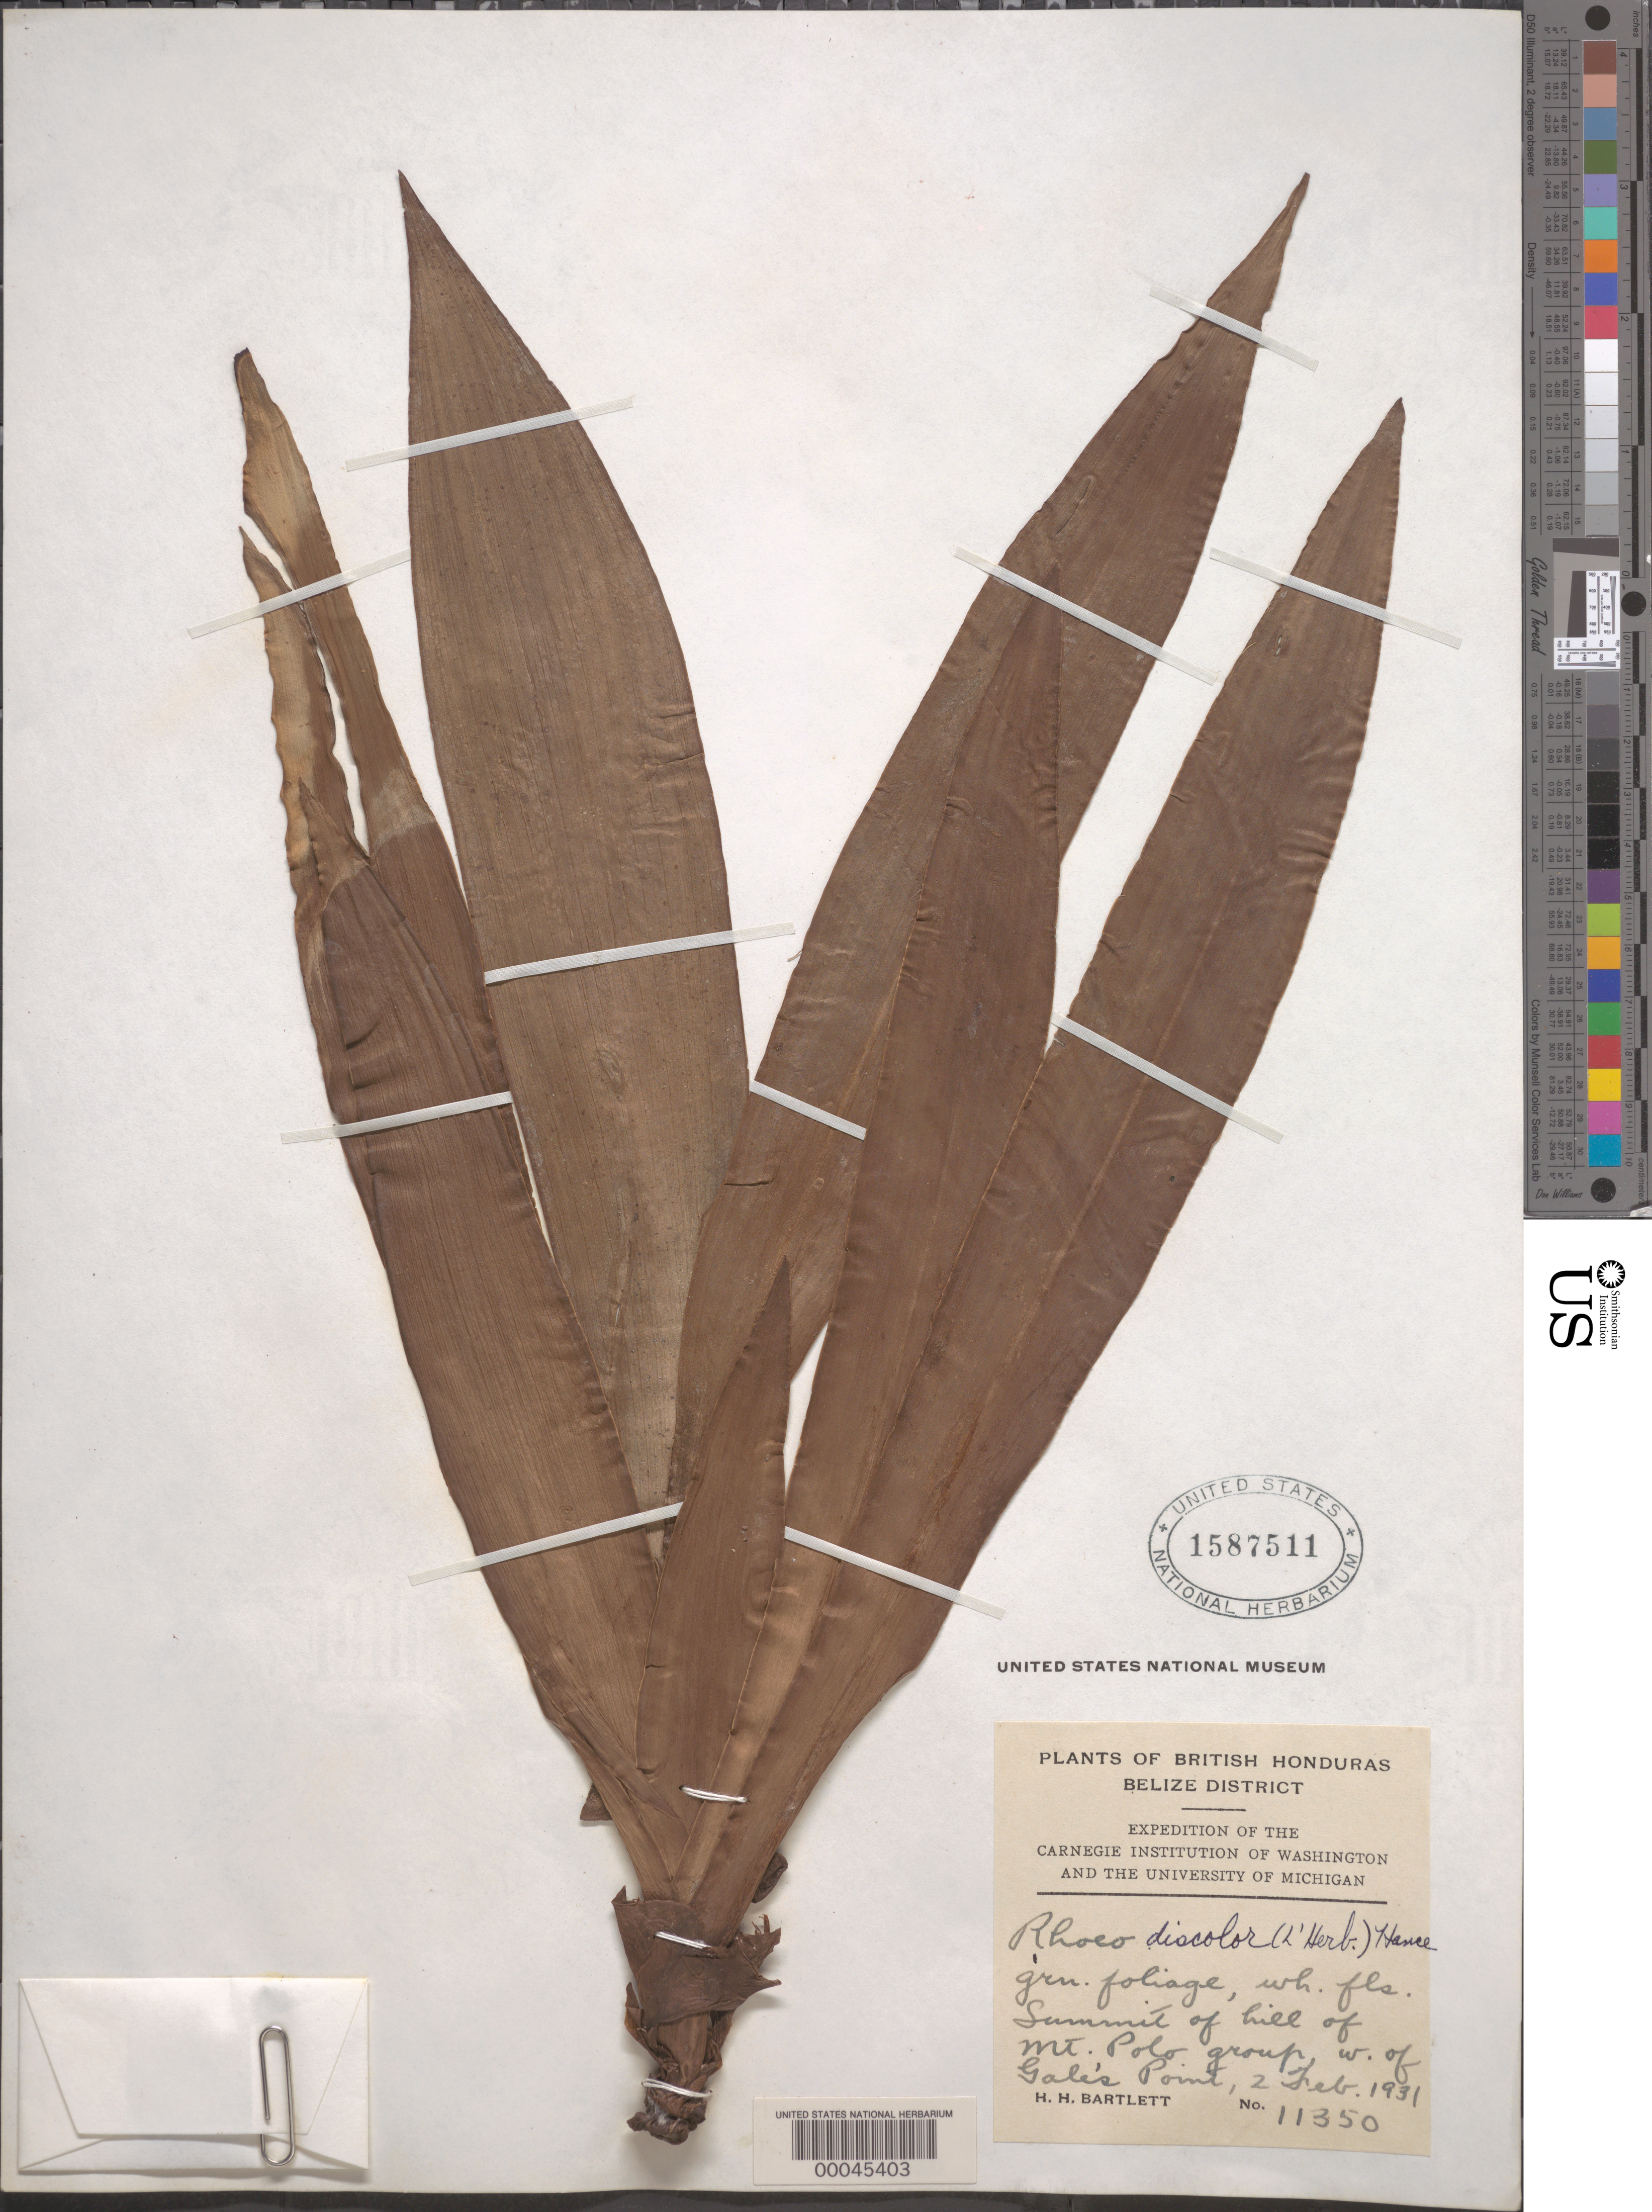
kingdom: Plantae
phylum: Tracheophyta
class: Liliopsida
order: Commelinales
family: Commelinaceae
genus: Tradescantia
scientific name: Tradescantia spathacea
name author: Sw.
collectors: H. H. Bartlett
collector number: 11350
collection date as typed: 02 Feb 1931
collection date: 1931-02-02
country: Belize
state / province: Belize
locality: Mt. Polo, W of Gales Point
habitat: Hill summit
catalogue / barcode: US 1587511